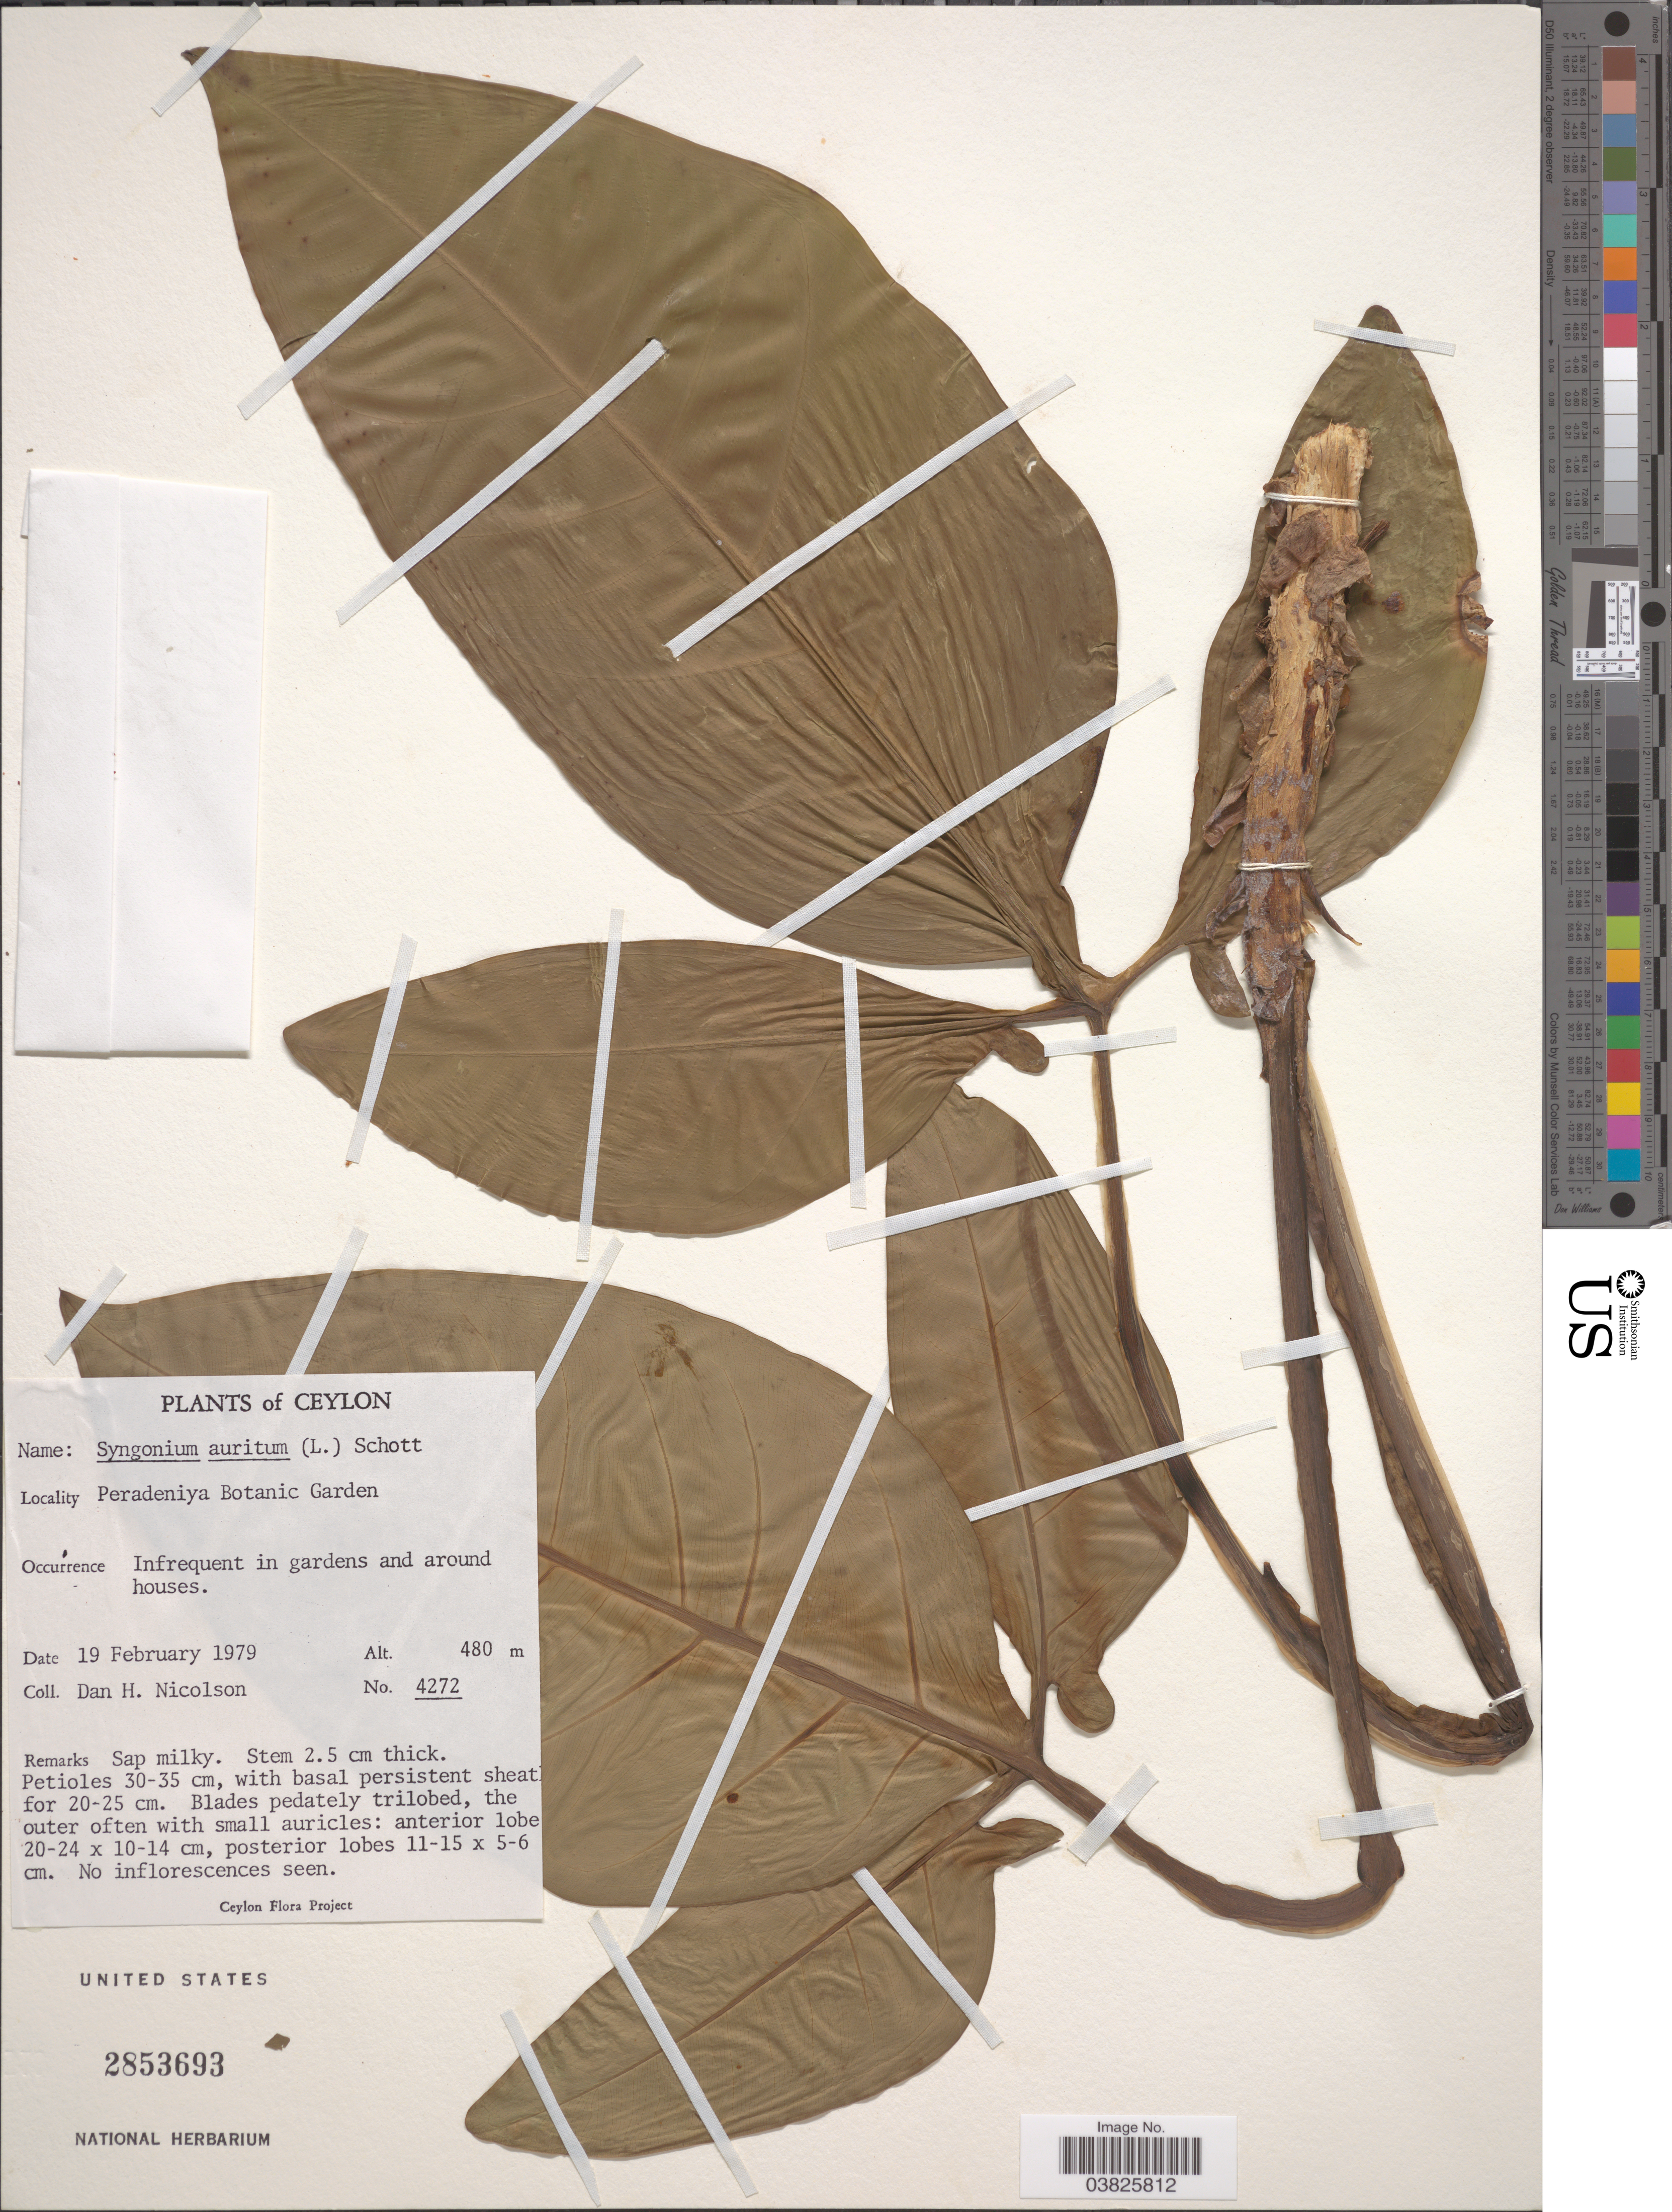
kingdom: Plantae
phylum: Tracheophyta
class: Liliopsida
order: Alismatales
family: Araceae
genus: Syngonium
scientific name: Syngonium auritum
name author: (L.) Schott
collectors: D. H. Nicolson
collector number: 4272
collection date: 1979-02-19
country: Sri Lanka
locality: Ceylon. Peradeniya Botanic Garden.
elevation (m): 480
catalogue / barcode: US 2853693